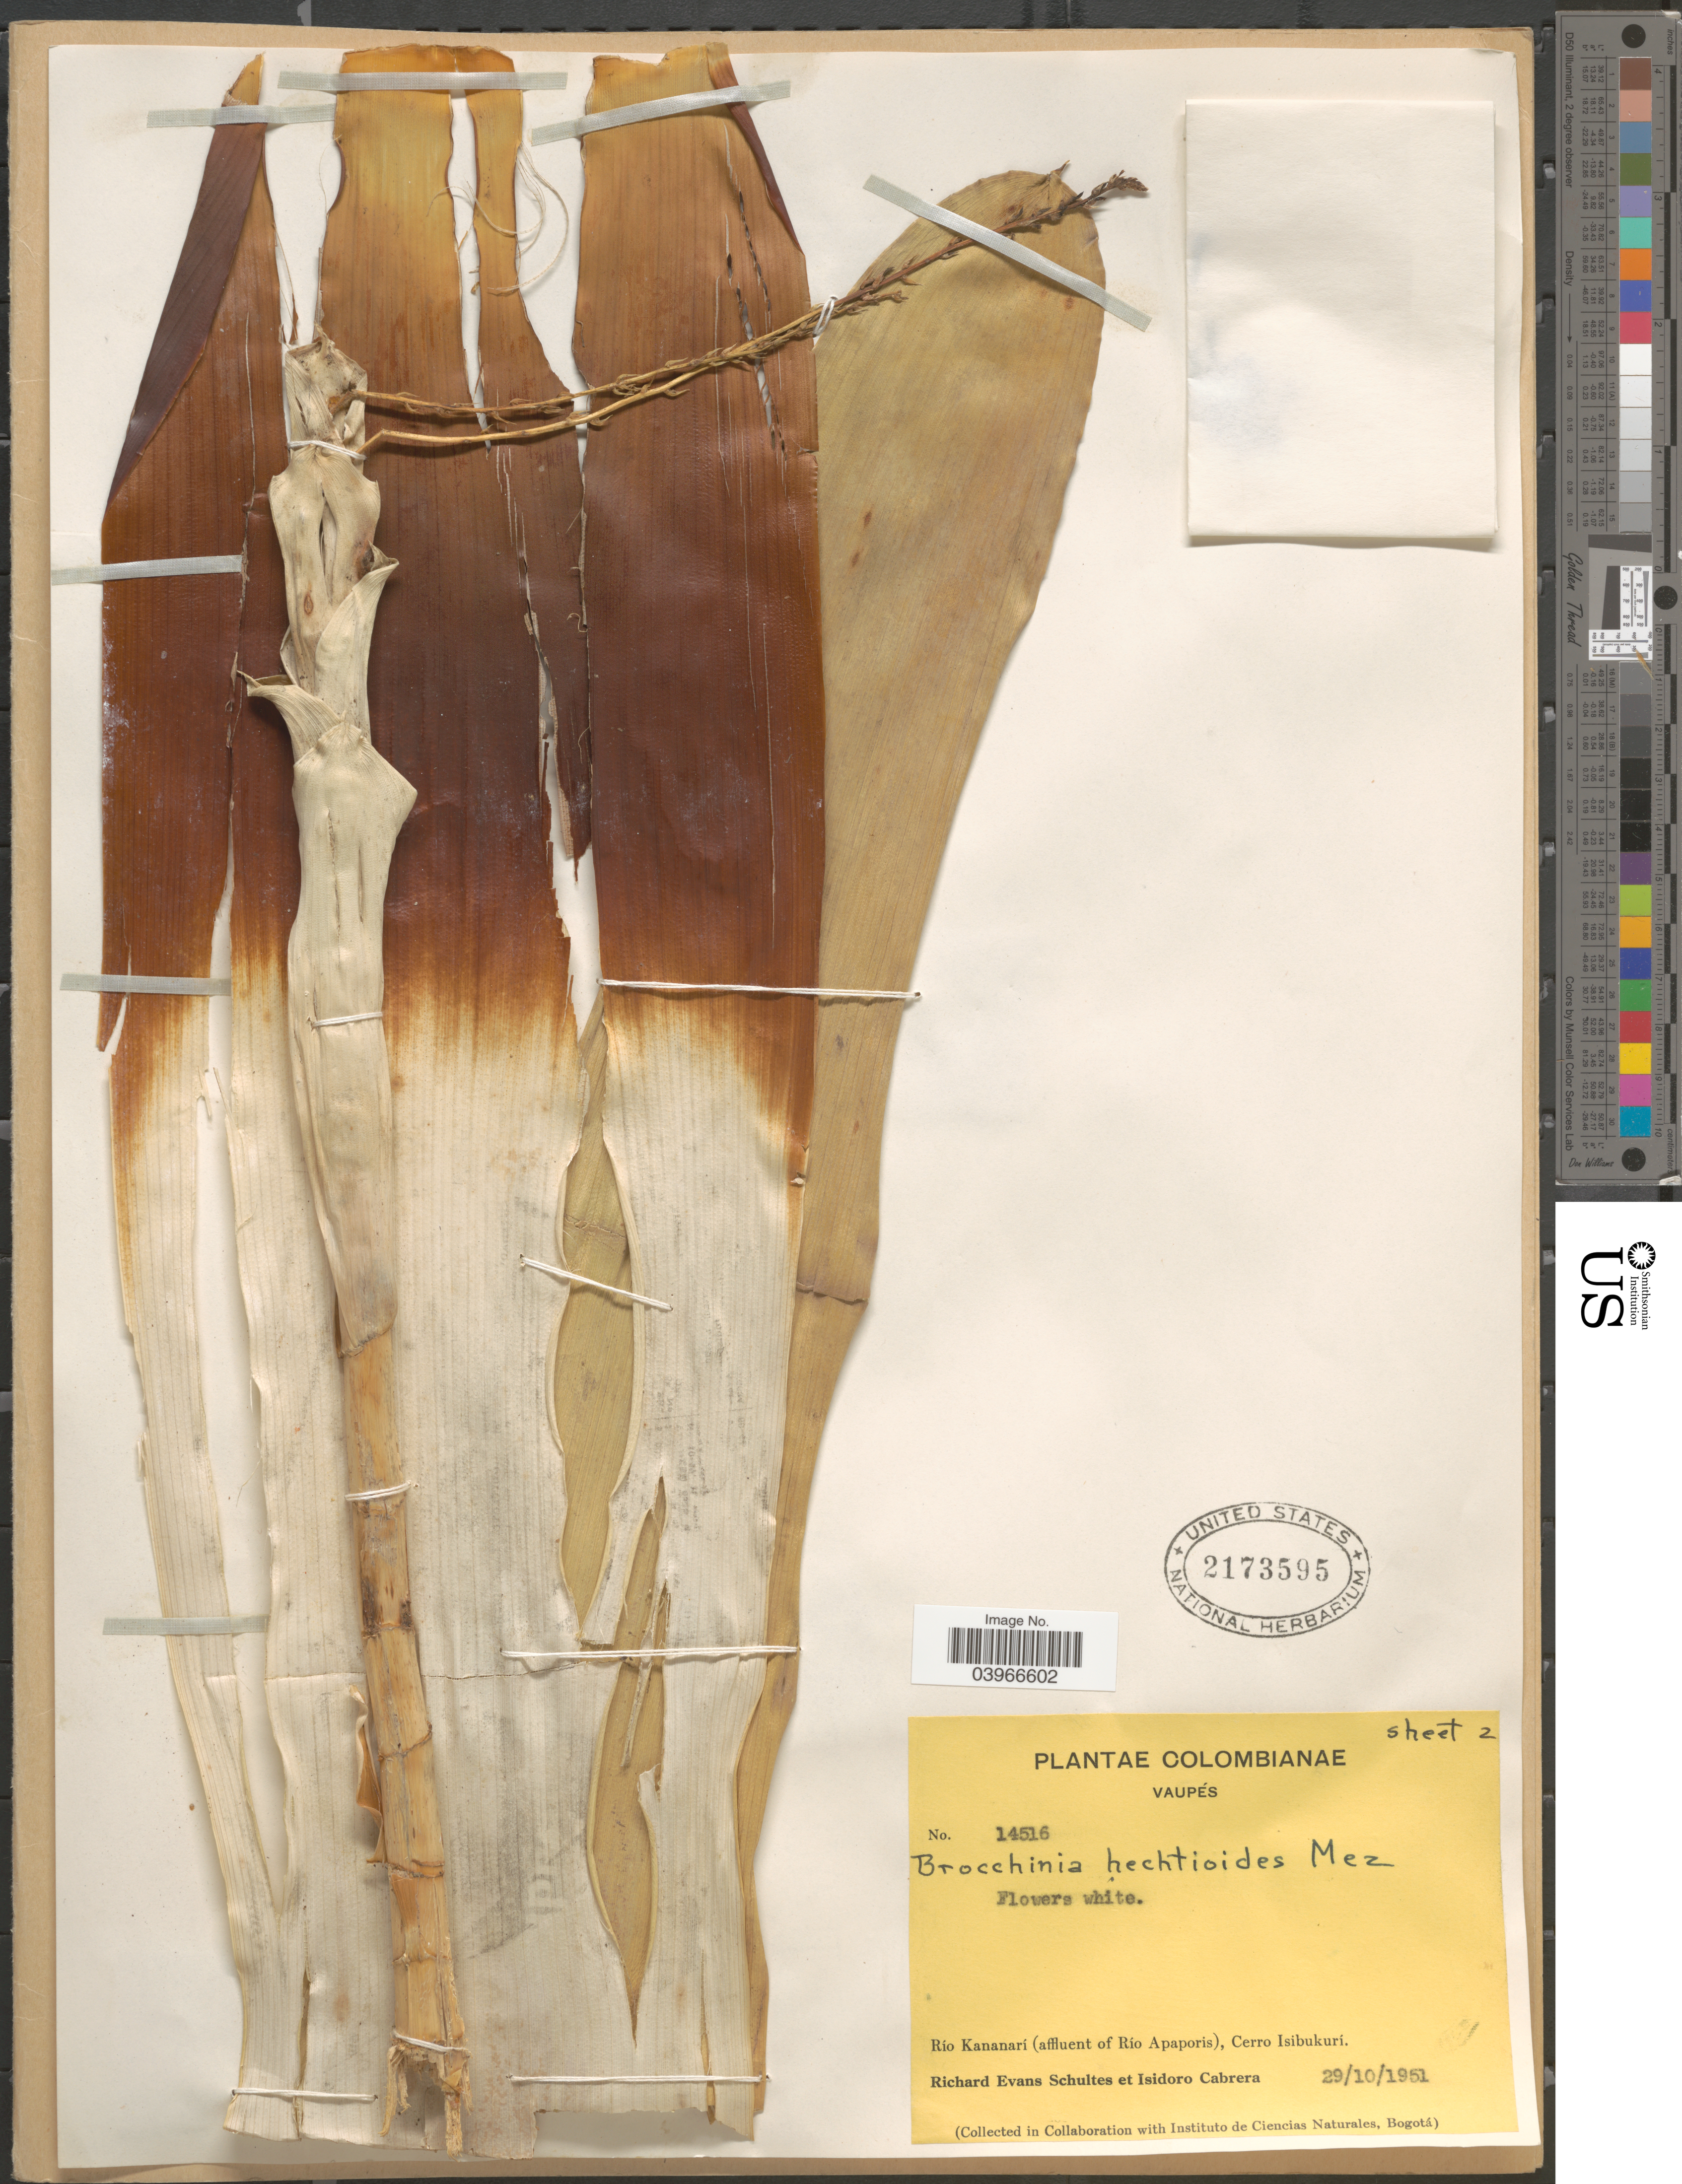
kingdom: Plantae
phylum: Tracheophyta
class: Liliopsida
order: Poales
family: Bromeliaceae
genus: Brocchinia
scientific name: Brocchinia hechtioides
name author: Mez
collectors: R. E. Schultes & I. Cabrera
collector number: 14516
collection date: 1951-10-29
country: Colombia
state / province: Vaupés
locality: Río Kananarí (affluent of Río Apaporis), Cerro Isibukuri.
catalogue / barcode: US 2173595